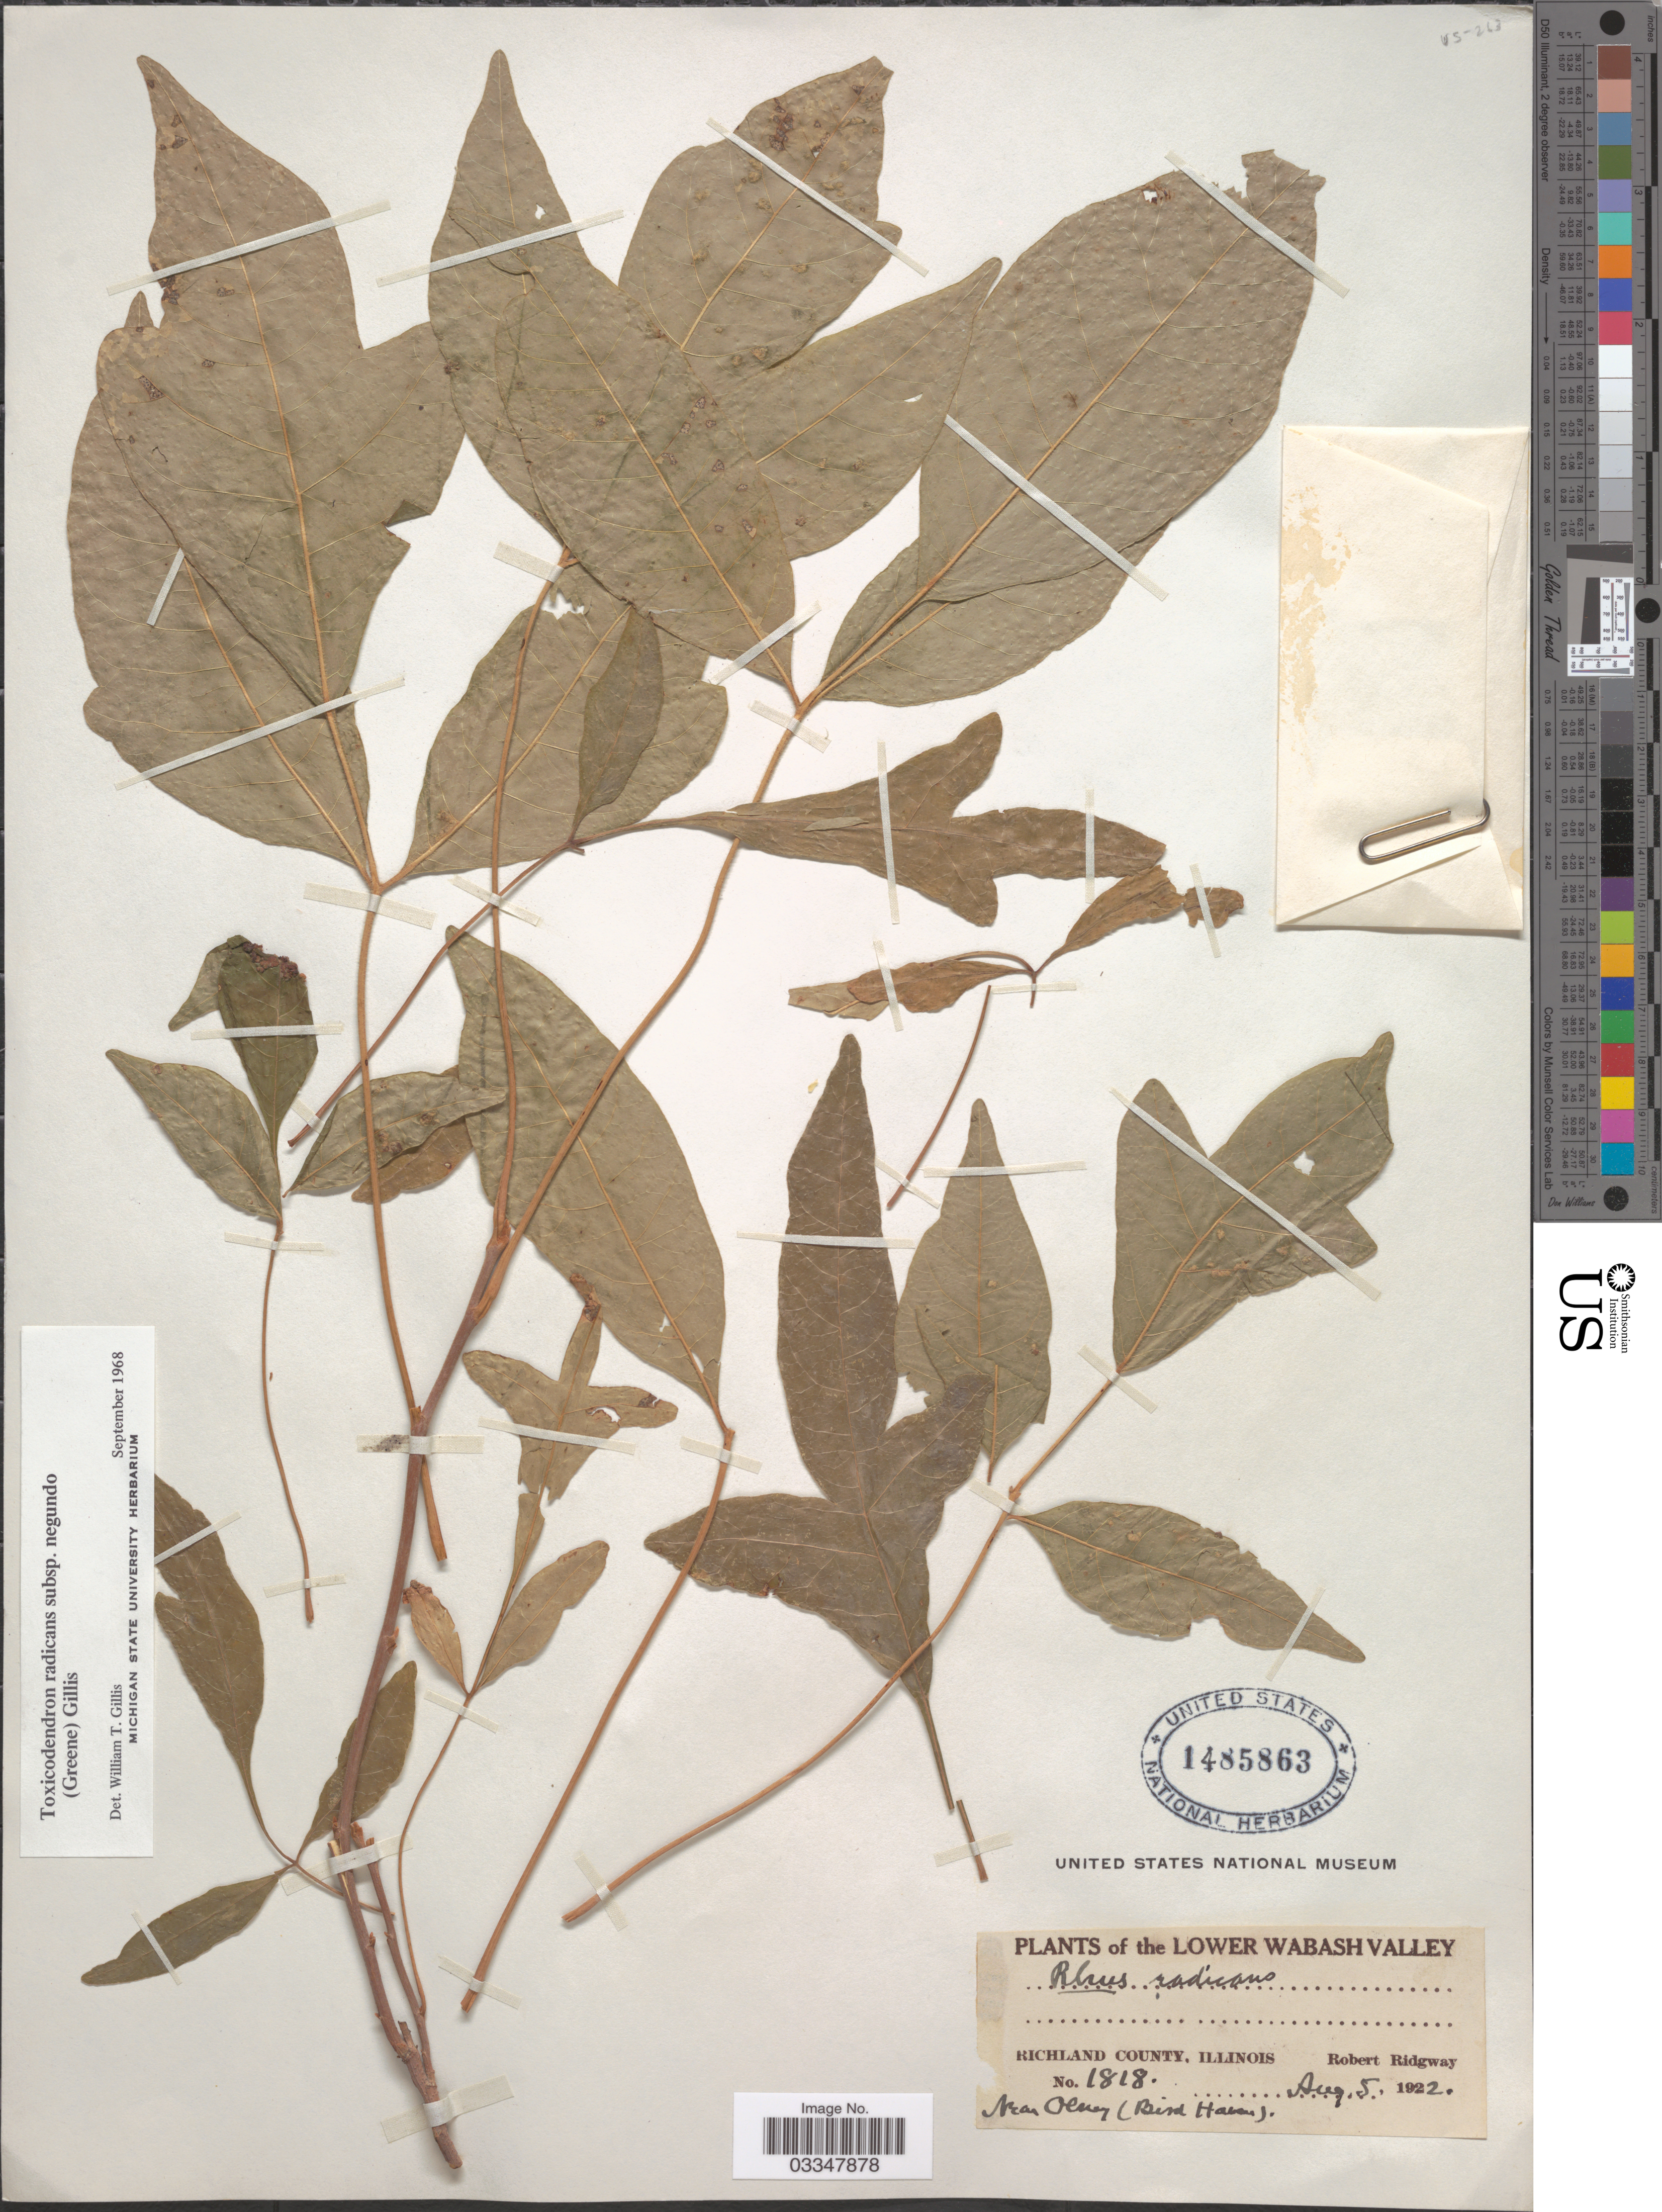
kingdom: Plantae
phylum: Tracheophyta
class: Magnoliopsida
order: Sapindales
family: Anacardiaceae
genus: Toxicodendron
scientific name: Toxicodendron radicans subsp. negundo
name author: (Greene) Gillis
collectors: R. Ridgway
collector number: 1818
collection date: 1922-08-05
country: United States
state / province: Illinois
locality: Lower Wabash Valley. Richland County. Near Olney (Bird Haven).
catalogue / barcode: US 1485863